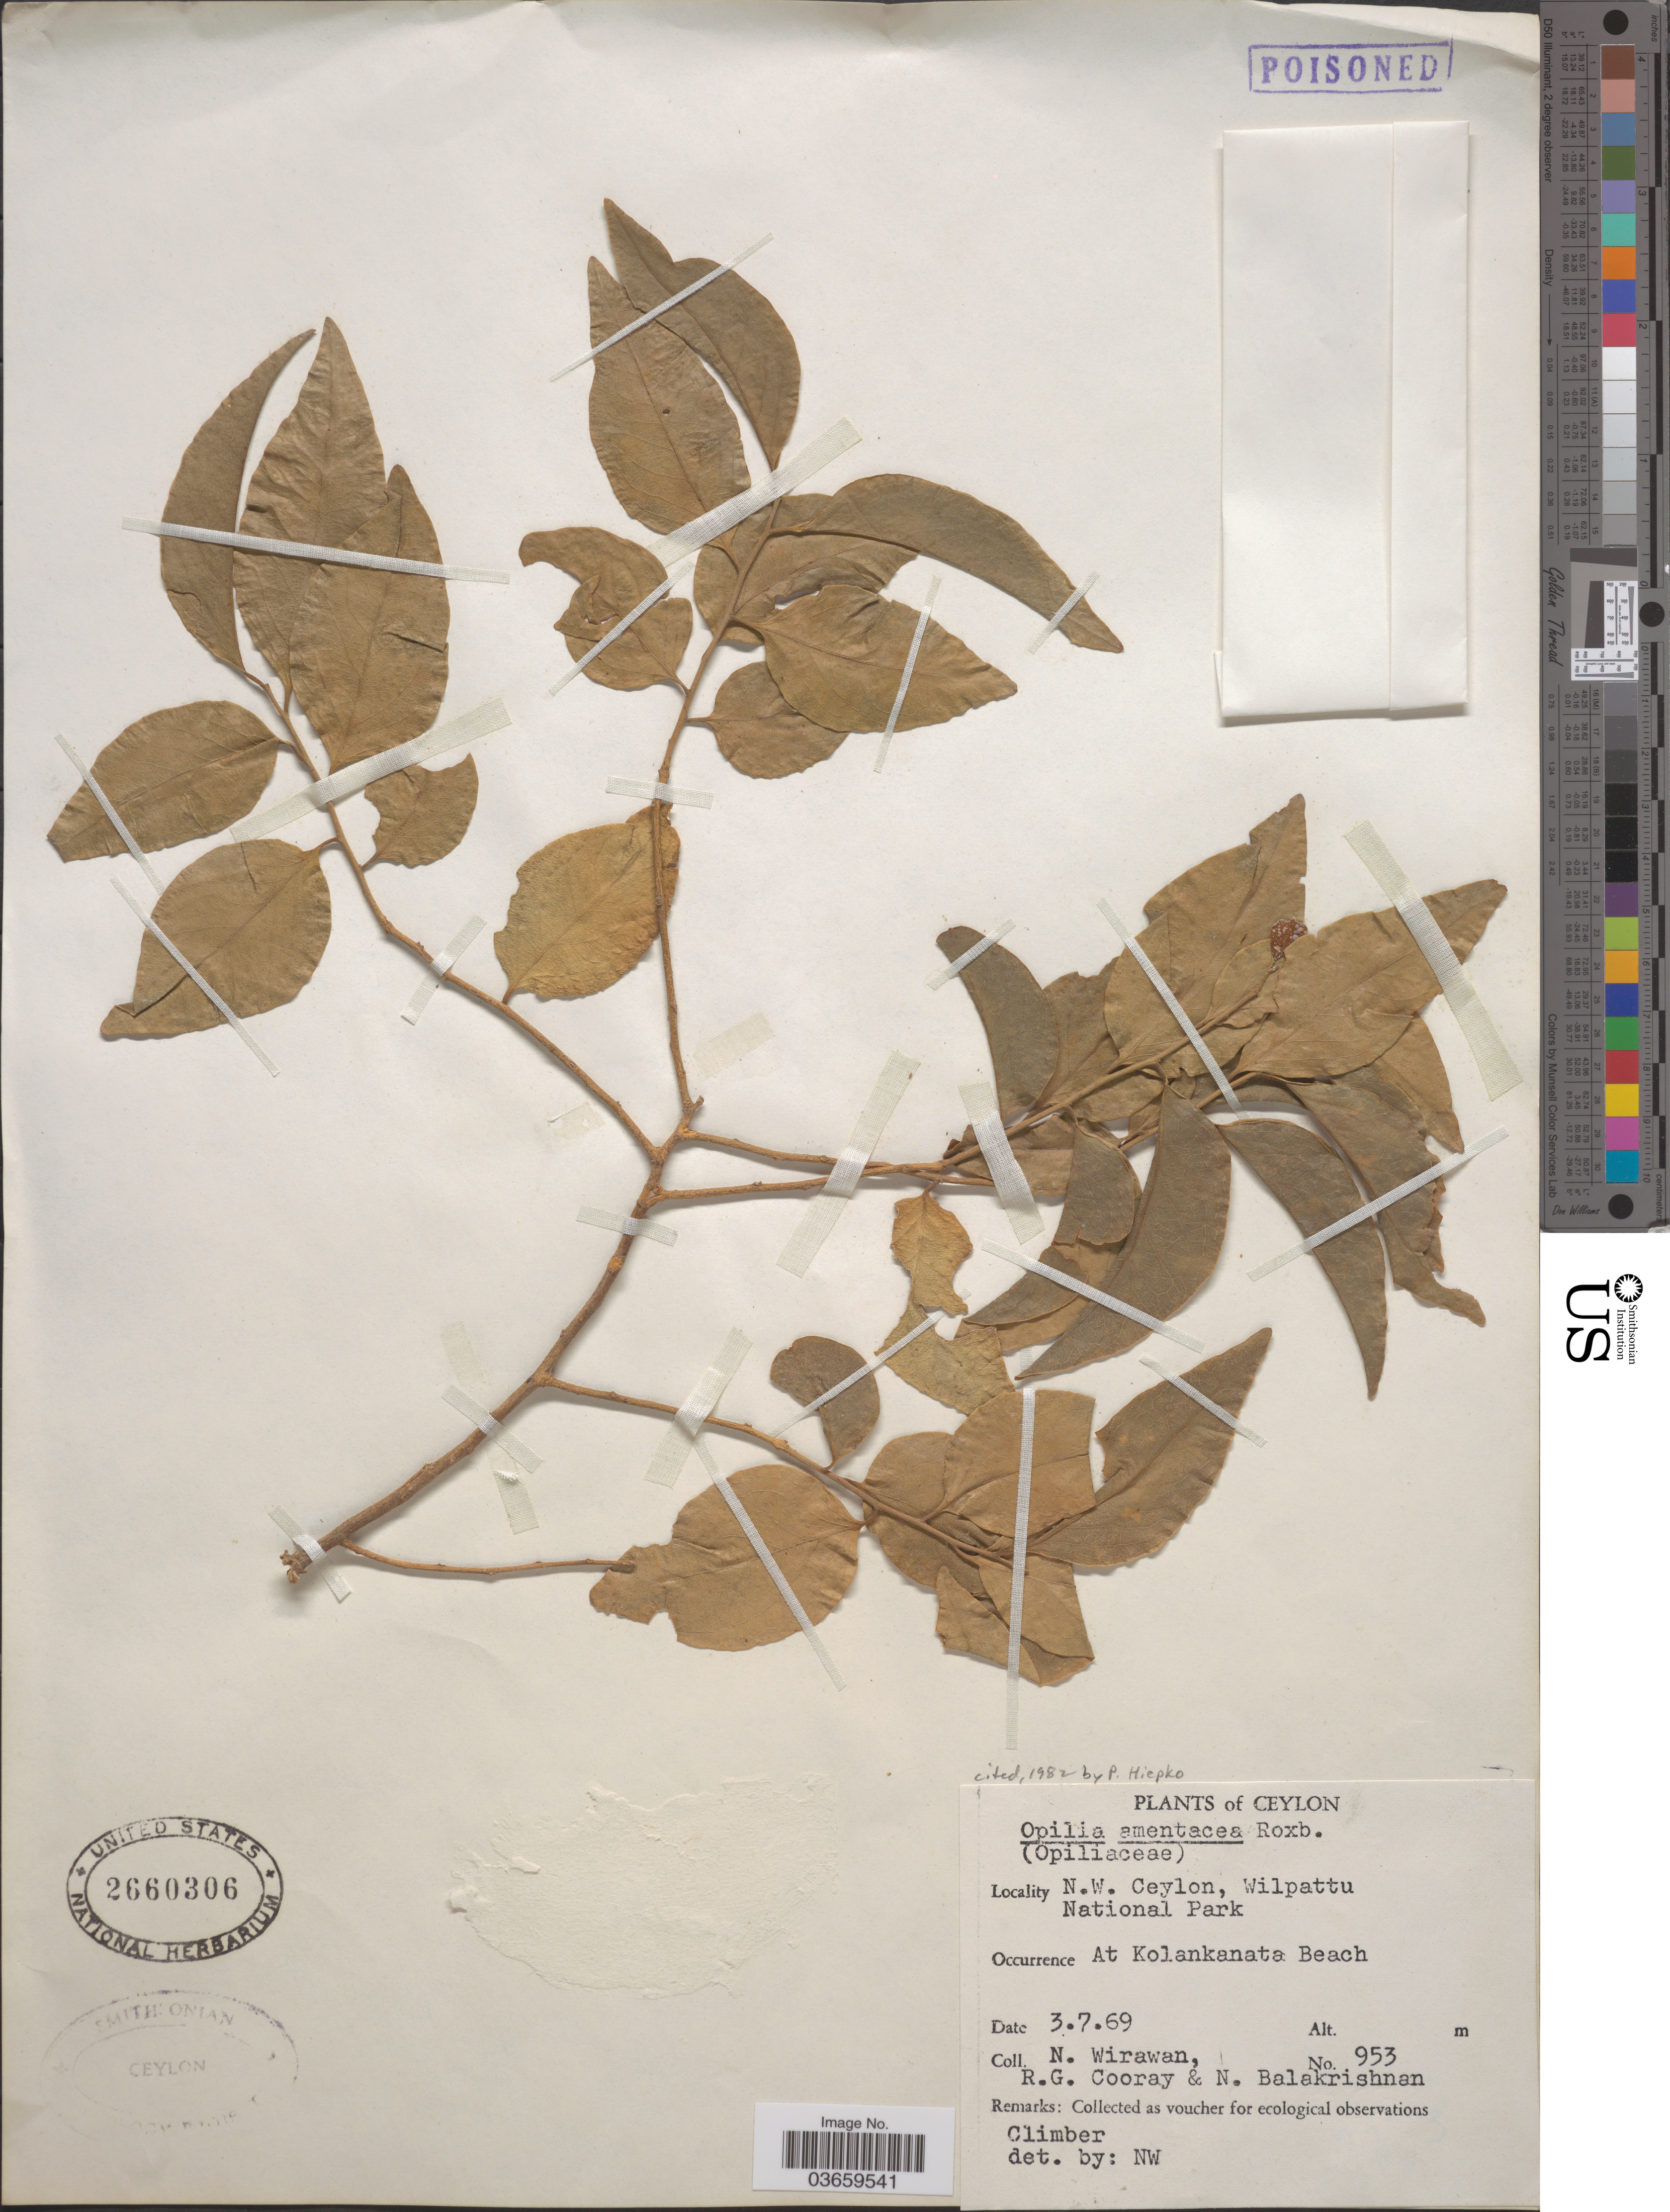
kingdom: Plantae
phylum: Tracheophyta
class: Magnoliopsida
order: Santalales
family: Opiliaceae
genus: Opilia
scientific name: Opilia amentacea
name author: Roxb.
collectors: N. Wirawan, R. Cooray & N. Balakrishnan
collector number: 953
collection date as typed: Transcribed d/m/y: 3/7/69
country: Sri Lanka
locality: Ceylon. N. W. Ceylon, Wilpattu National Park. At Kolankanata Beach.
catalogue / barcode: US 2660306